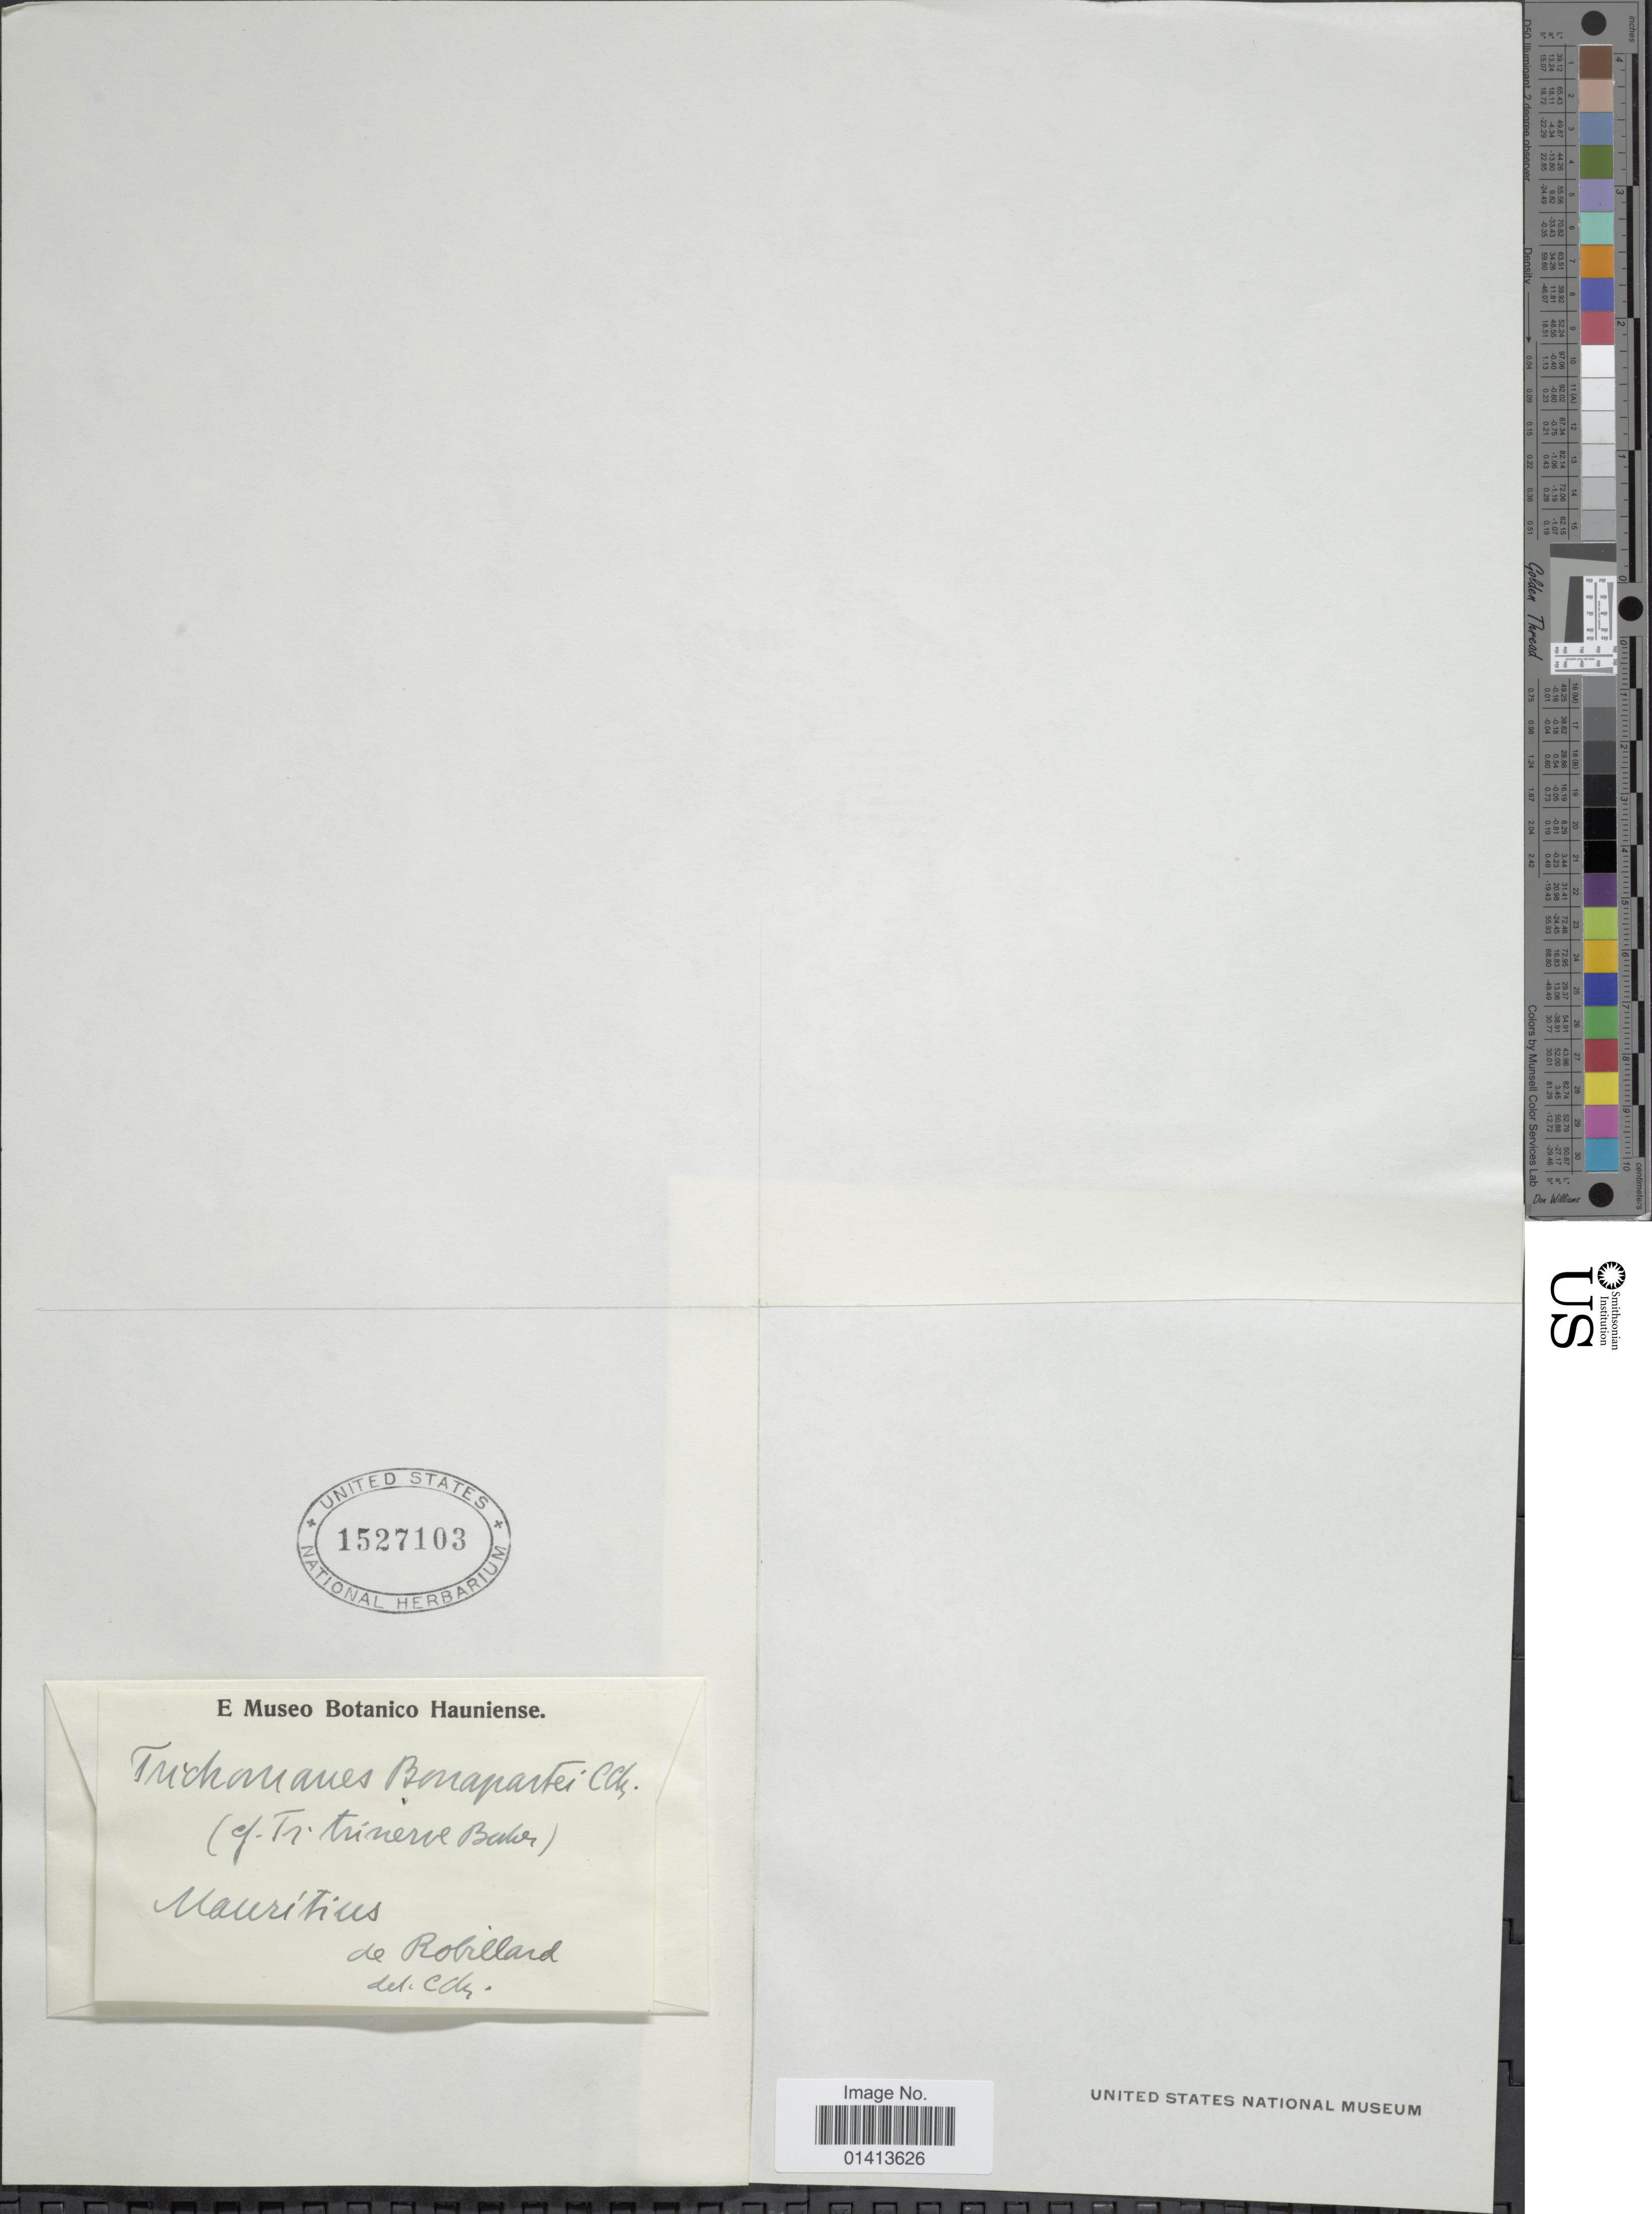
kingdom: Plantae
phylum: Tracheophyta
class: Polypodiopsida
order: Hymenophyllales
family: Hymenophyllaceae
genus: Crepidomanes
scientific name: Crepidomanes bonapartei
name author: (C. Chr.) J.P. Roux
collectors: -. Robillard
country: Mauritius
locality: Mauritius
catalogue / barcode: US 1527103